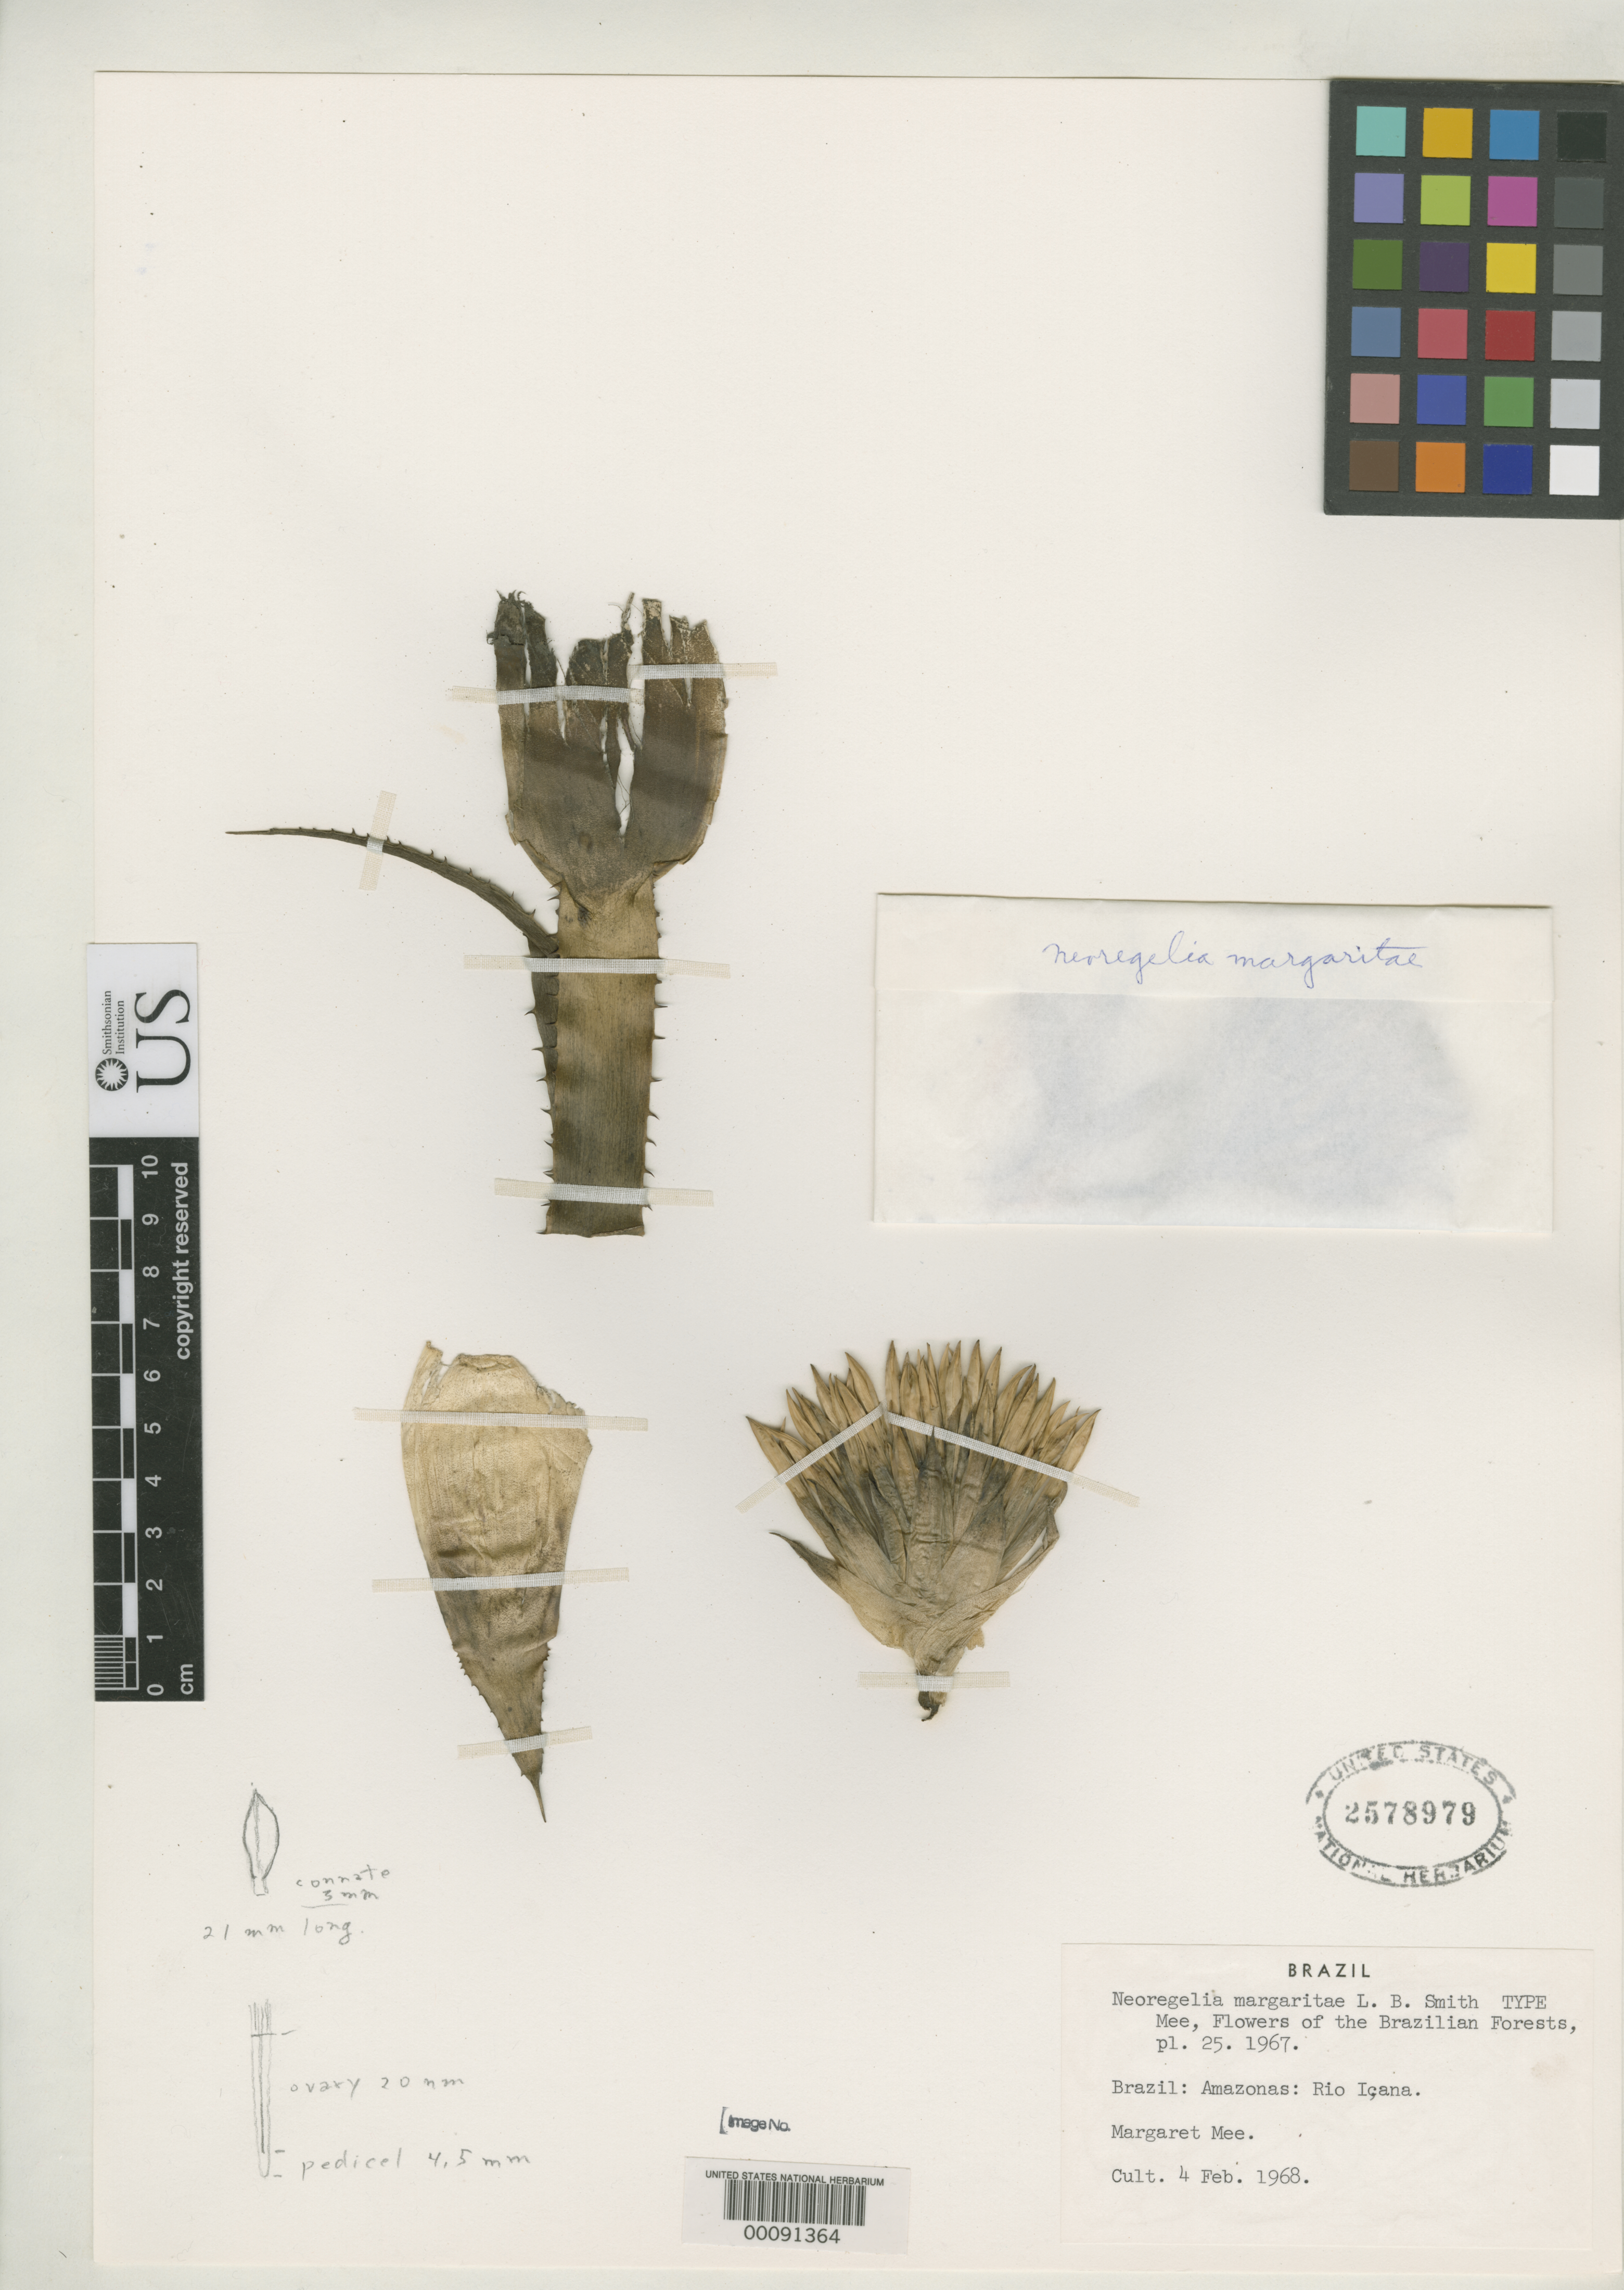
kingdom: Plantae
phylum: Tracheophyta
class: Liliopsida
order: Poales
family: Bromeliaceae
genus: Neoregelia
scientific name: Neoregelia margaritae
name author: L.B. Sm. in Mee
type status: Holotype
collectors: M. Mee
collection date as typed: Jan 1965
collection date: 1965-01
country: Brazil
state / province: Amazonas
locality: Rio Icana.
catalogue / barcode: US 2578979